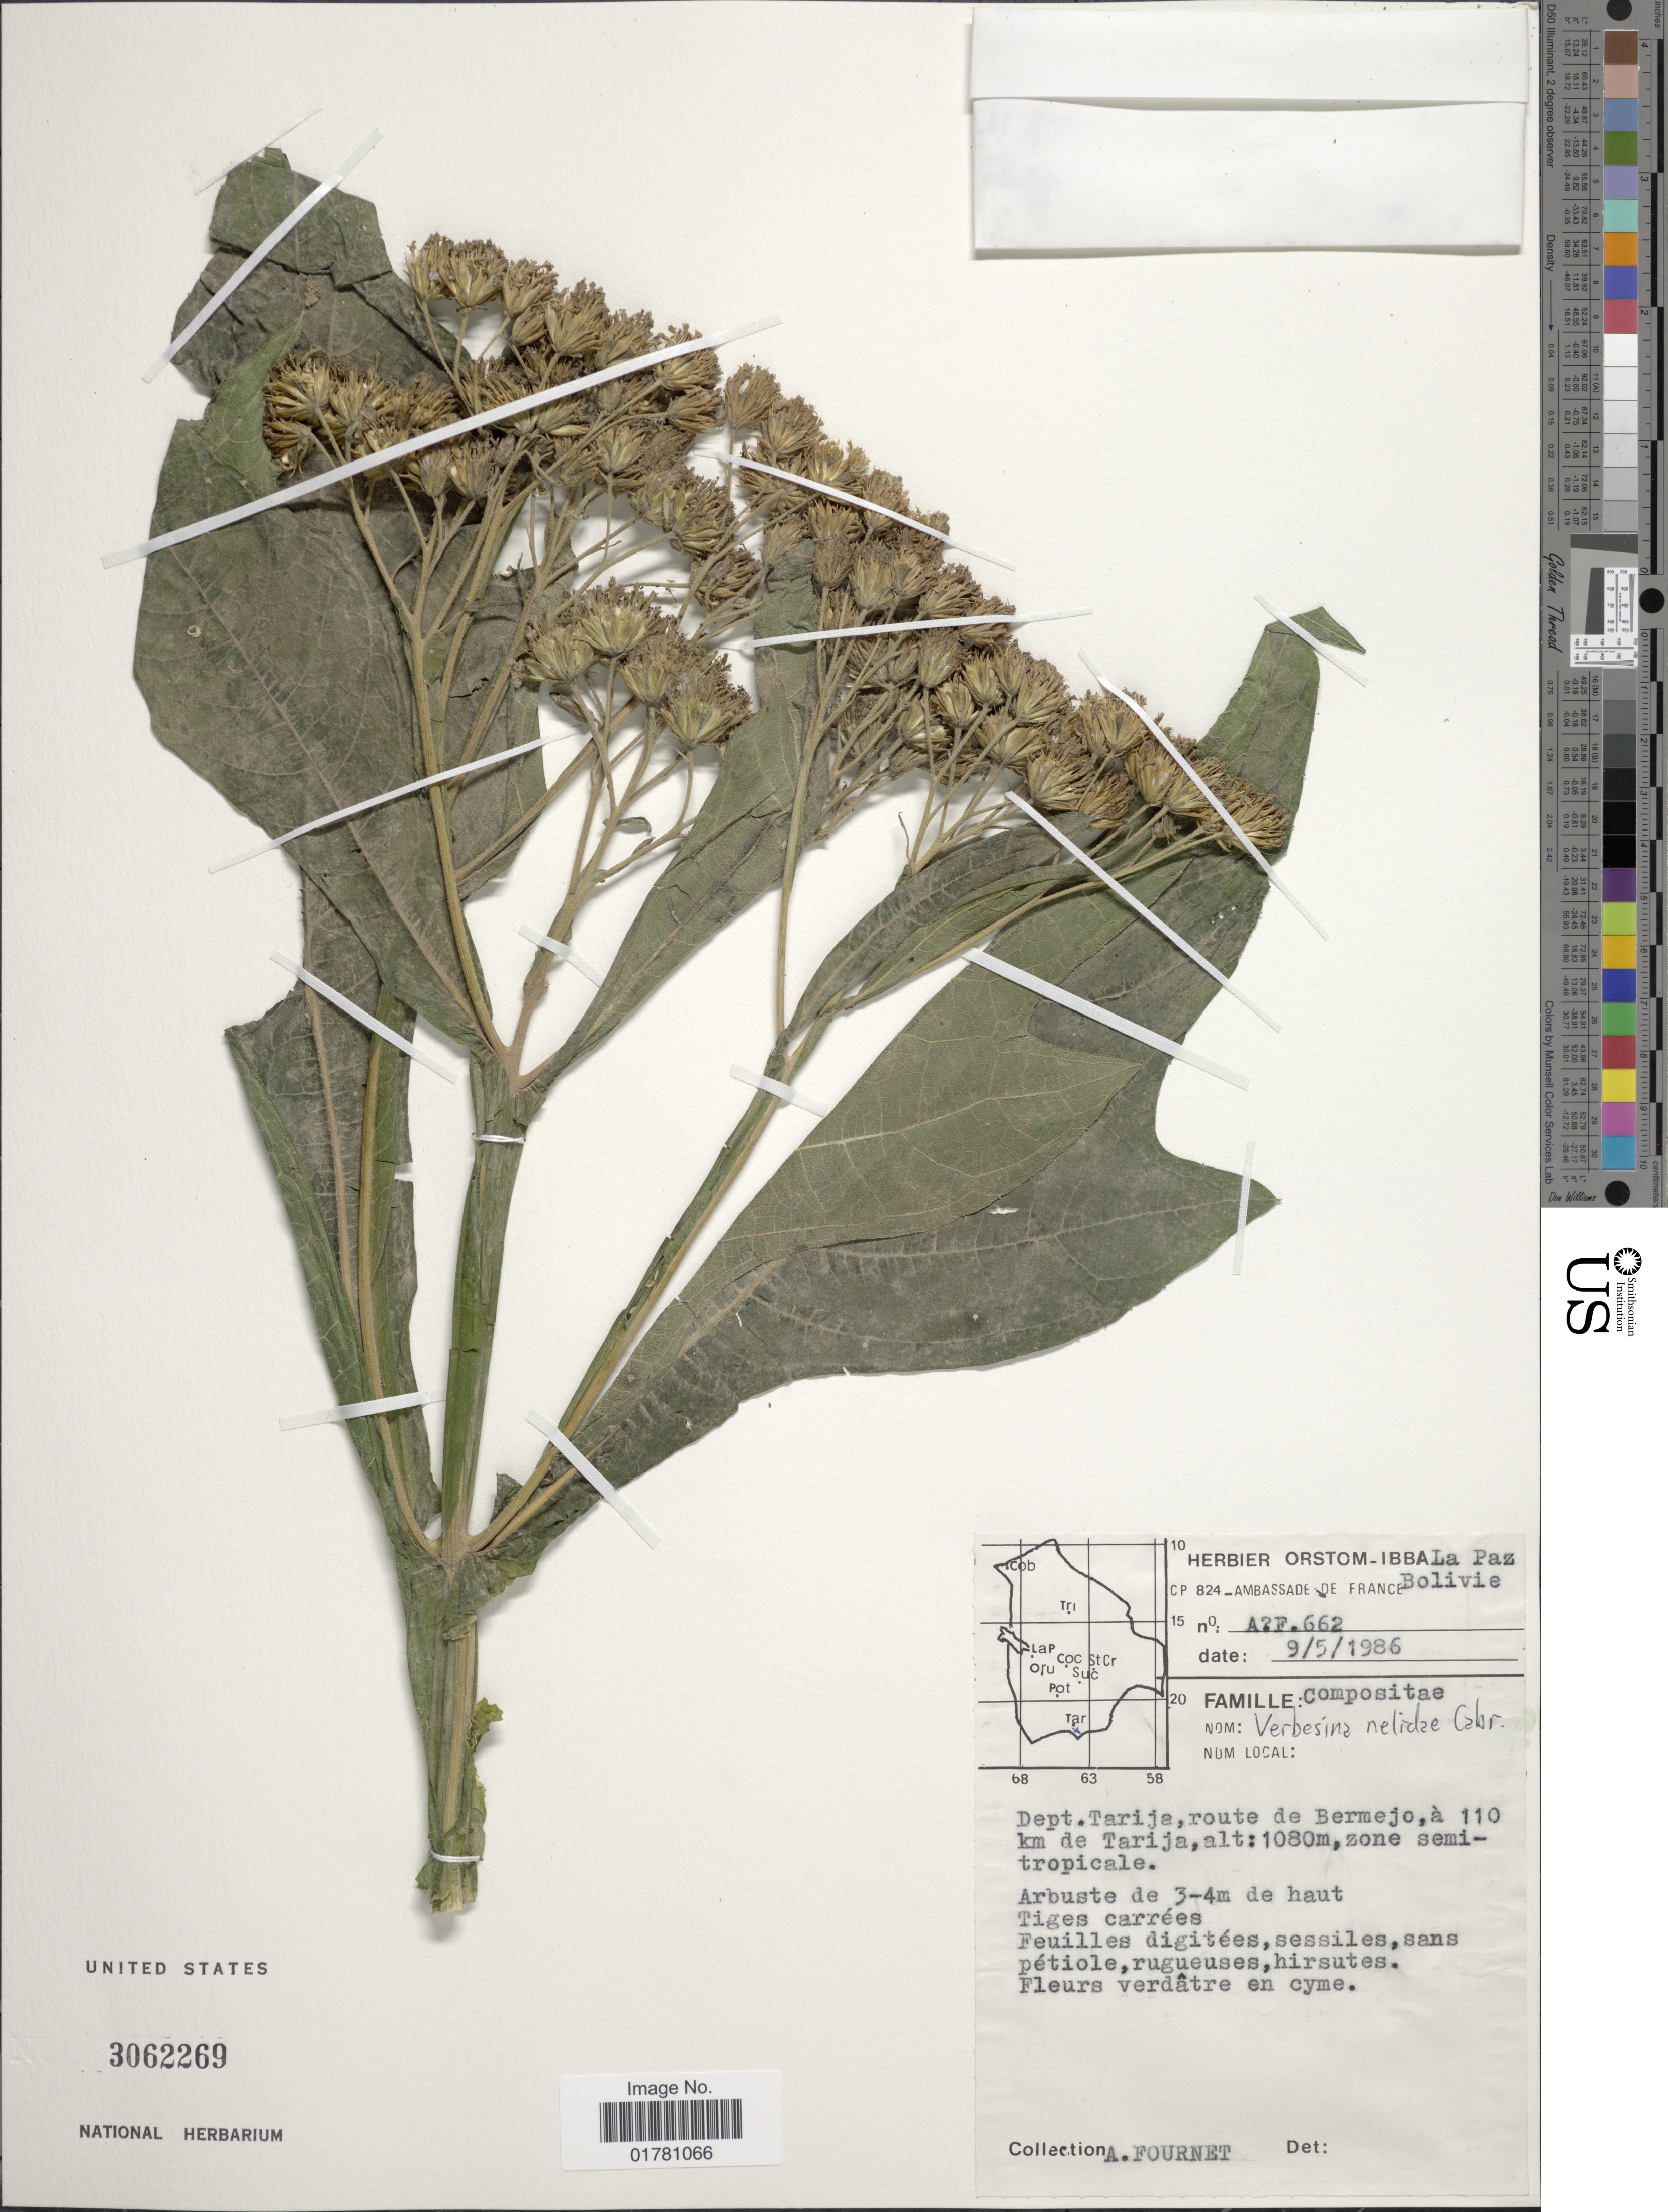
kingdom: Plantae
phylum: Tracheophyta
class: Magnoliopsida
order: Asterales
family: Asteraceae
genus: Verbesina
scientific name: Verbesina nelidae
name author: Cabrera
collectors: A. Fournet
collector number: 662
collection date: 1986-05-09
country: Bolivia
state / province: Tarija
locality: Dept. Tarija, route de Bermejo, à 110 km de Tarija, zone semi-tropicale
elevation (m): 1080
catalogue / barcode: US 3062269